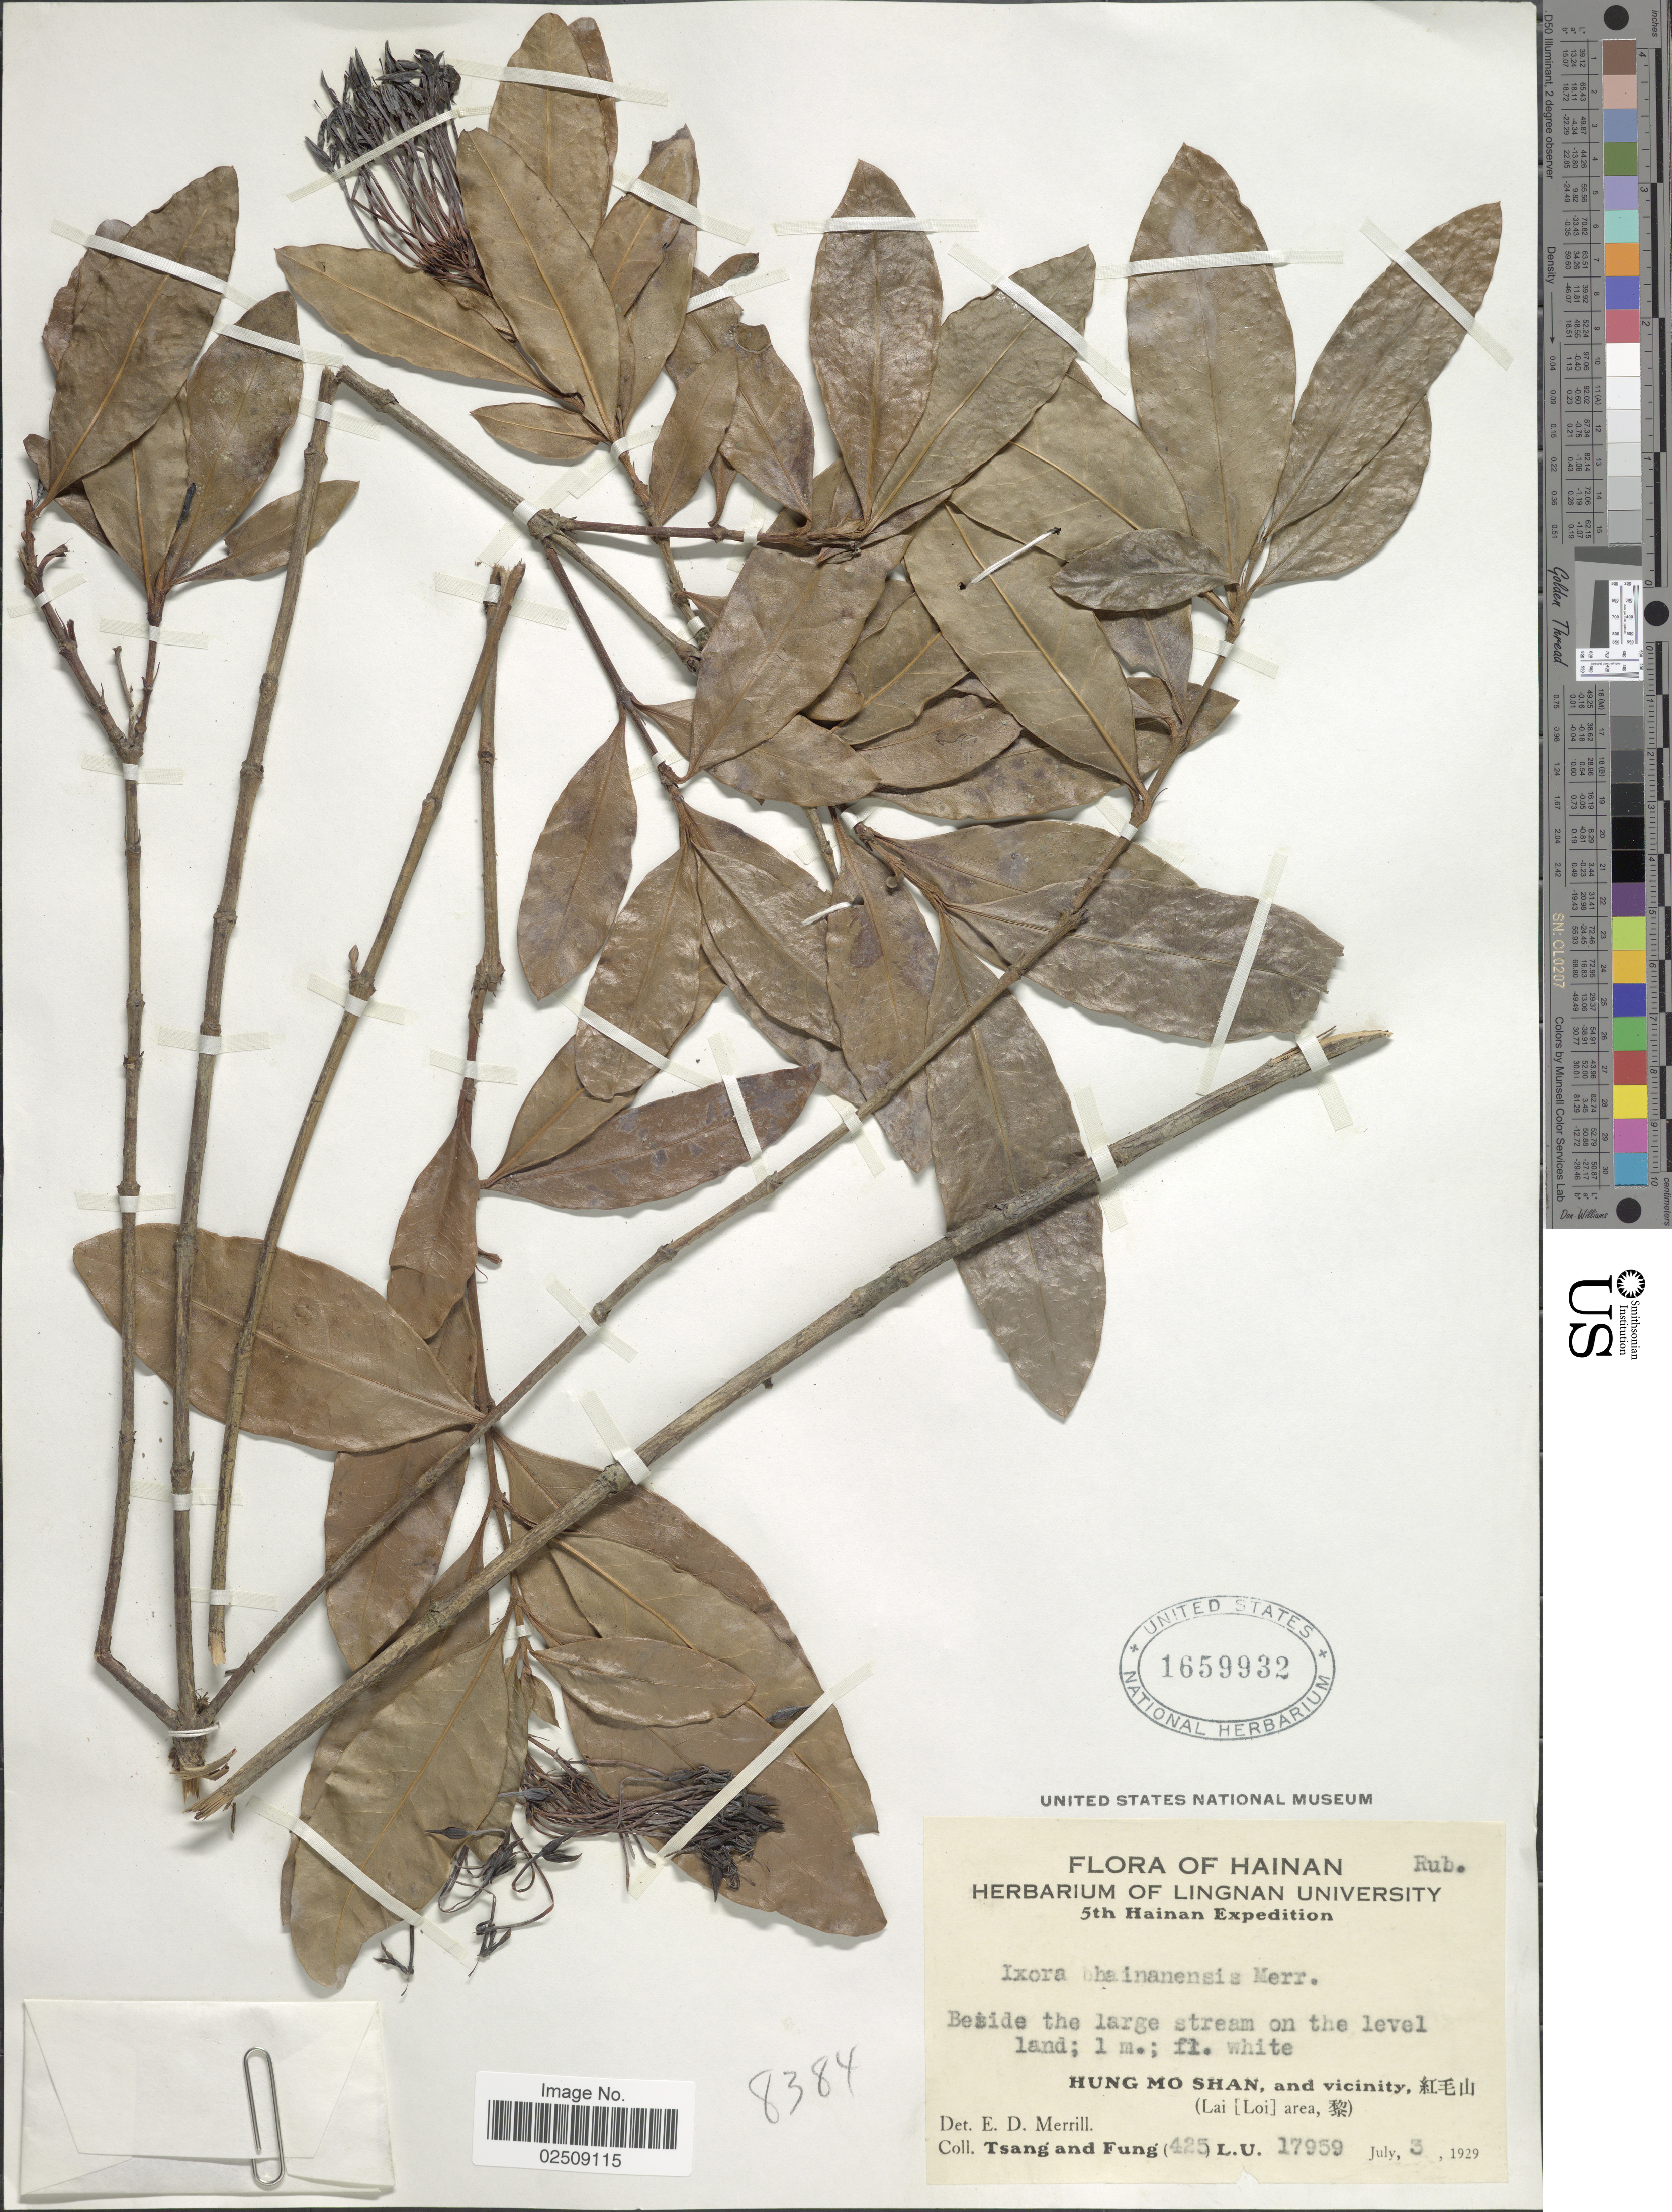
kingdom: Plantae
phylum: Tracheophyta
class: Magnoliopsida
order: Gentianales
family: Rubiaceae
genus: Ixora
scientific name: Ixora hainanensis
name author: Merr.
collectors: -- Tsang & Fung, --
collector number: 425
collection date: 1929-07-03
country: China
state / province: Hainan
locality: Beside the large stream in the level land. Hung Mo Shan, and vicinity (Lai [Loi] area)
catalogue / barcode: US 1659932